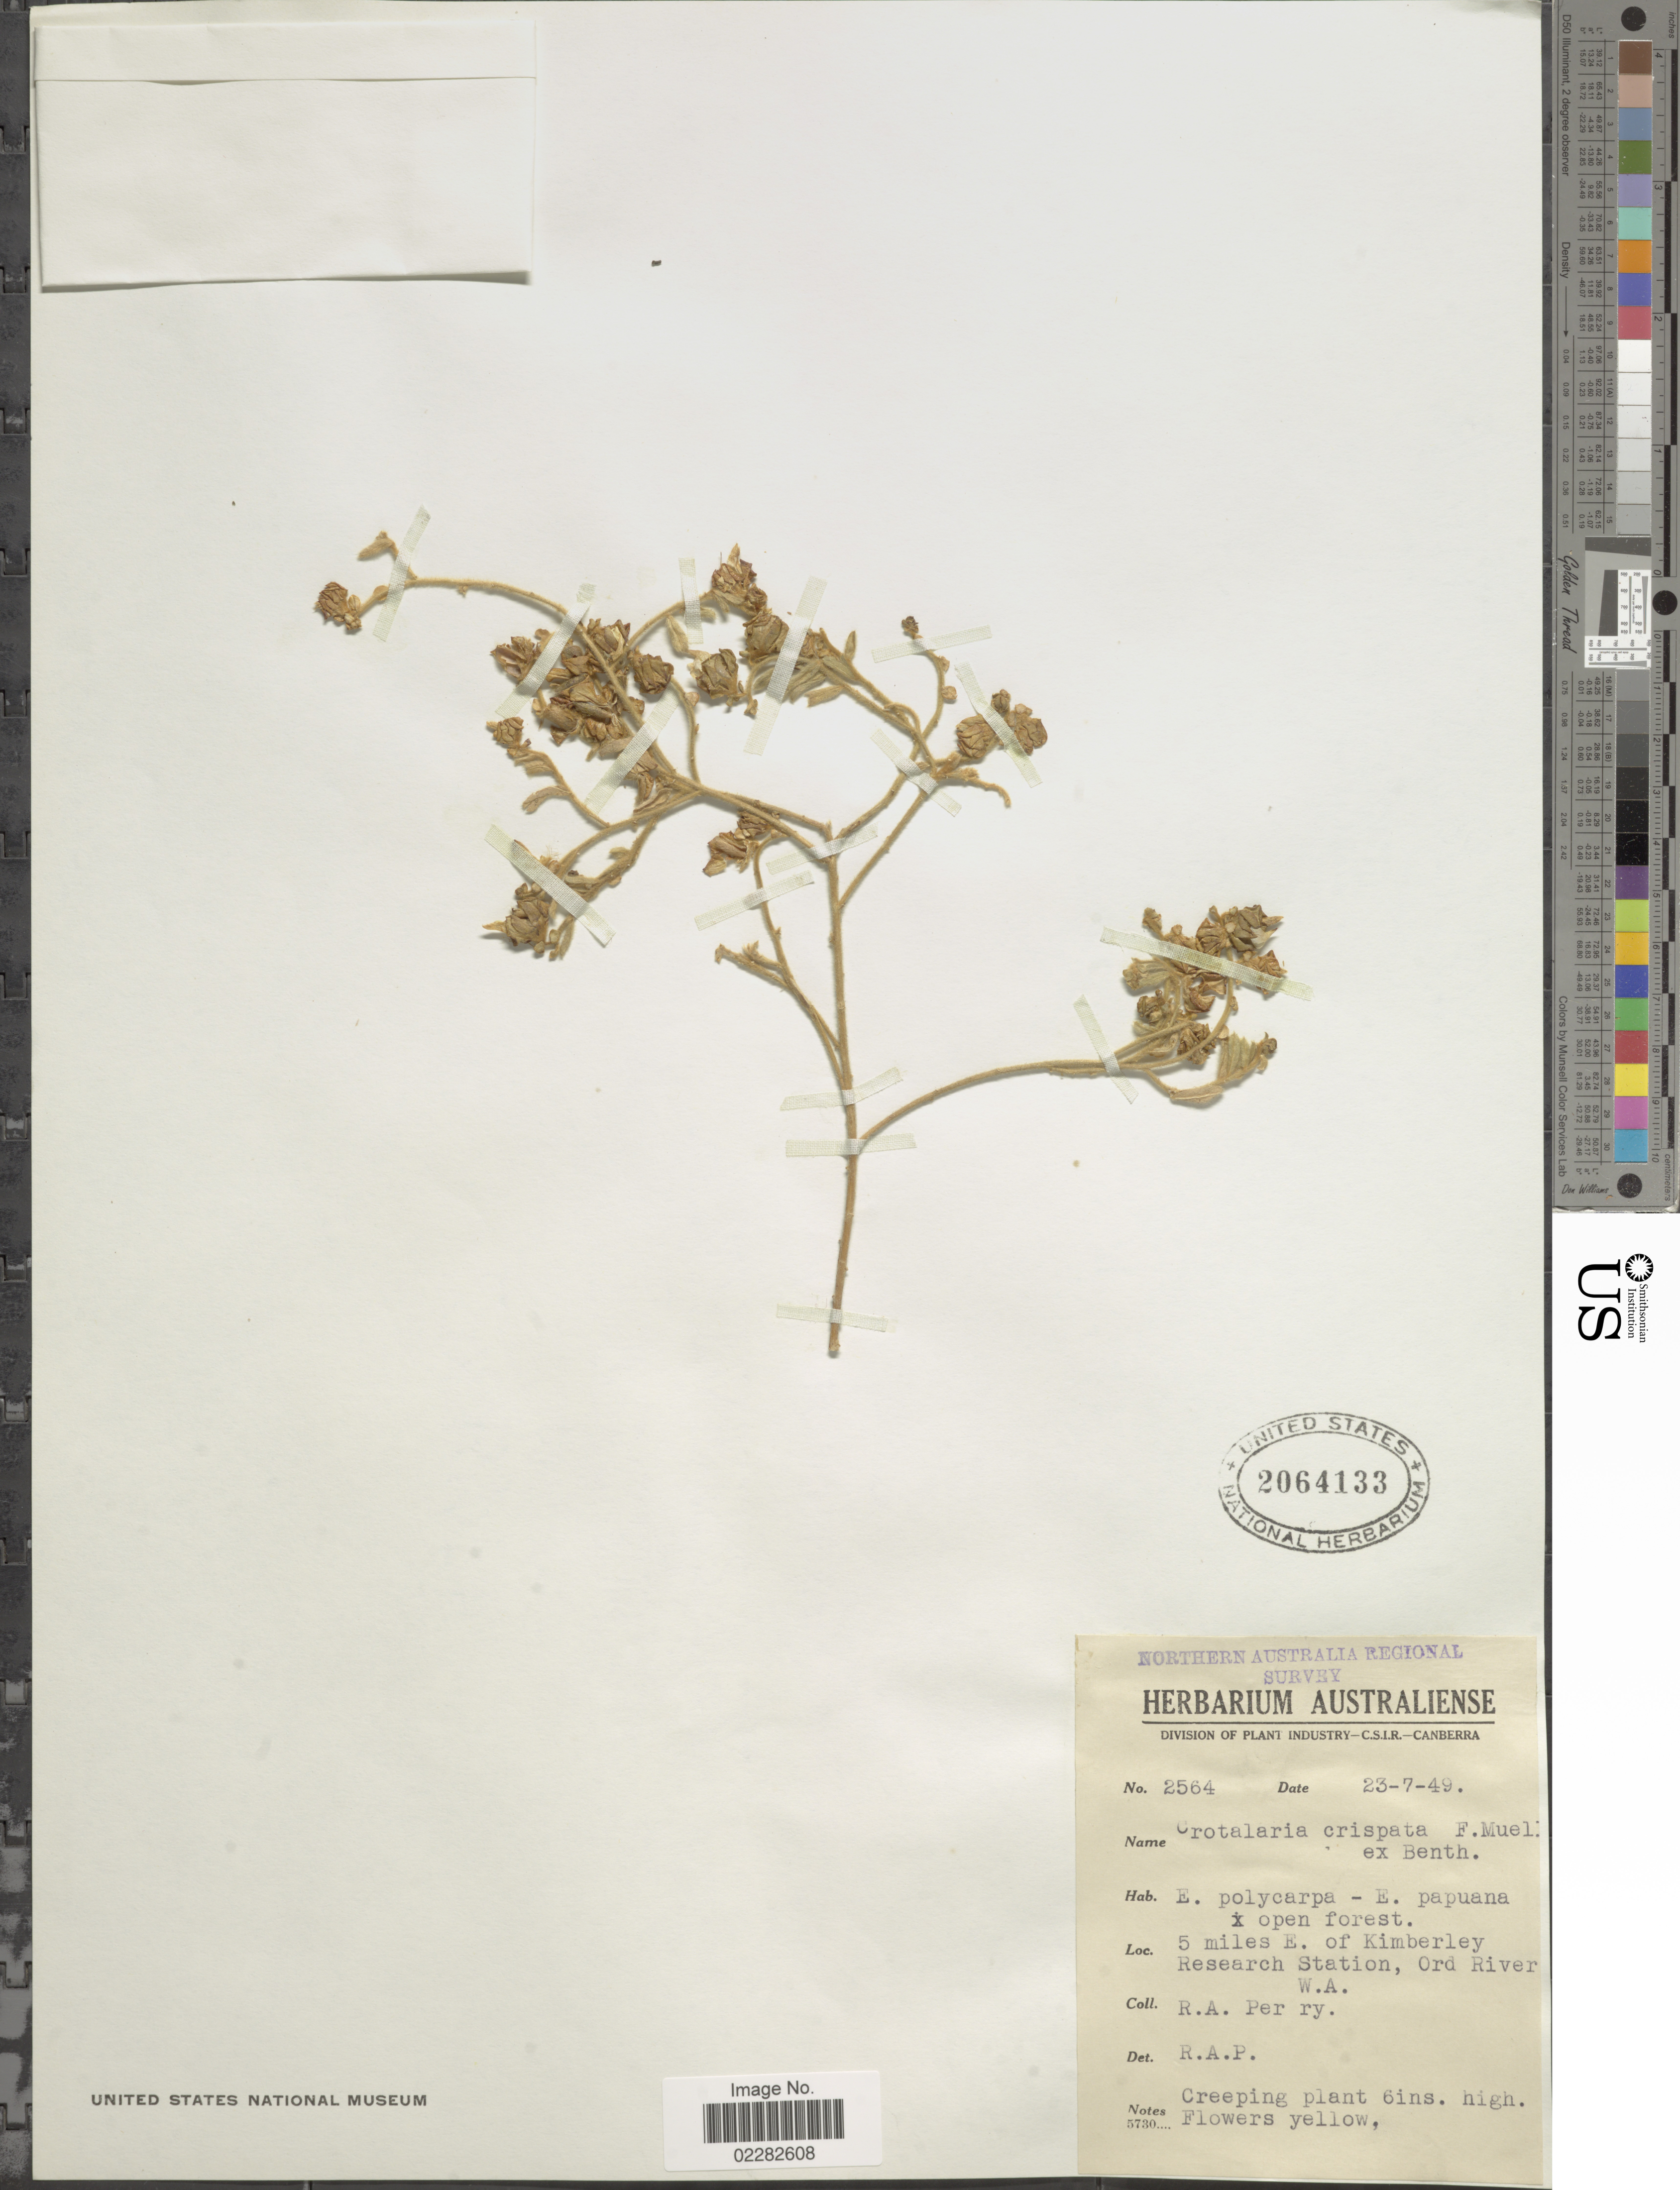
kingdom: Plantae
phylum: Tracheophyta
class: Magnoliopsida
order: Fabales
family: Fabaceae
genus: Crotalaria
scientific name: Crotalaria crispata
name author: Benth.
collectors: Perry, R. A.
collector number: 2564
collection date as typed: Transcribed d/m/y: 23/7/49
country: Australia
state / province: Western Australia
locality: Northern Australia, 5 miles E. of Kimberley Research Station, Ord River, W.A.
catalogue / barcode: US 2064133